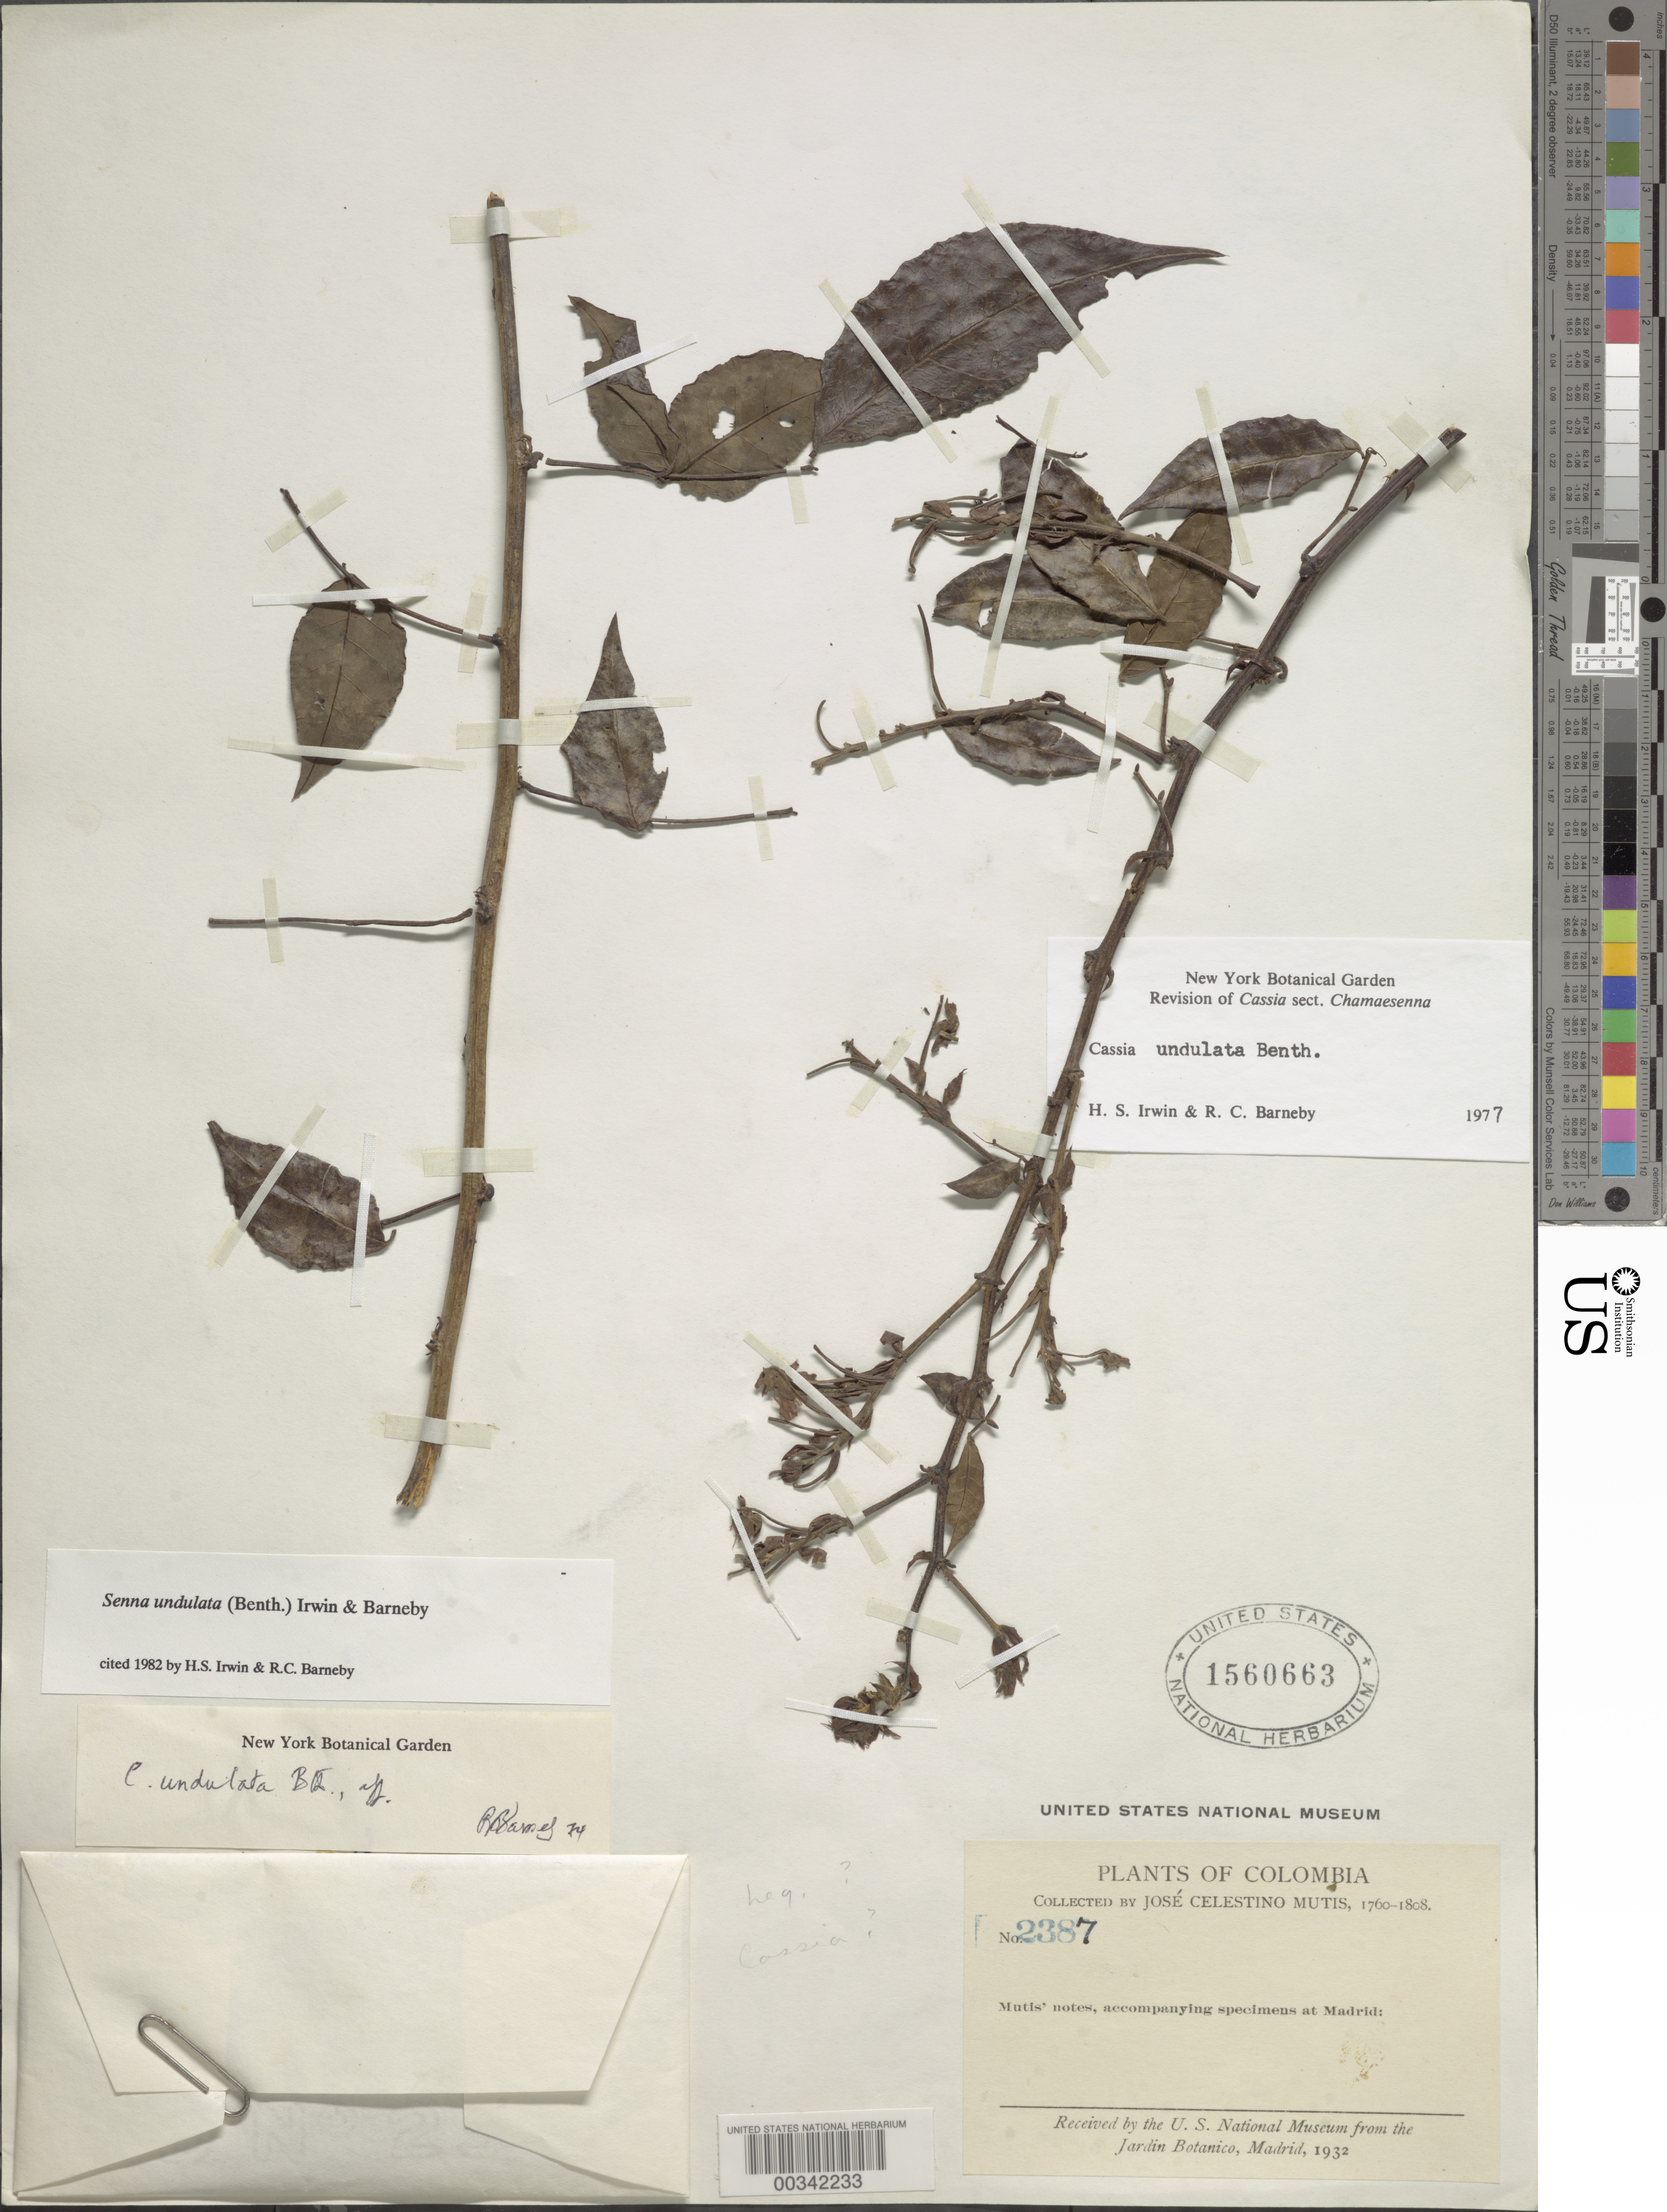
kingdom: Plantae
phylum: Tracheophyta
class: Magnoliopsida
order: Fabales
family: Fabaceae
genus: Senna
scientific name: Senna undulata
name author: (Benth.) H.S. Irwin & Barneby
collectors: J. C. B. Mutis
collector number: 2387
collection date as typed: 1760 to -- -- 1808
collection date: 1760/1808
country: Colombia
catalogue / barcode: US 1560663